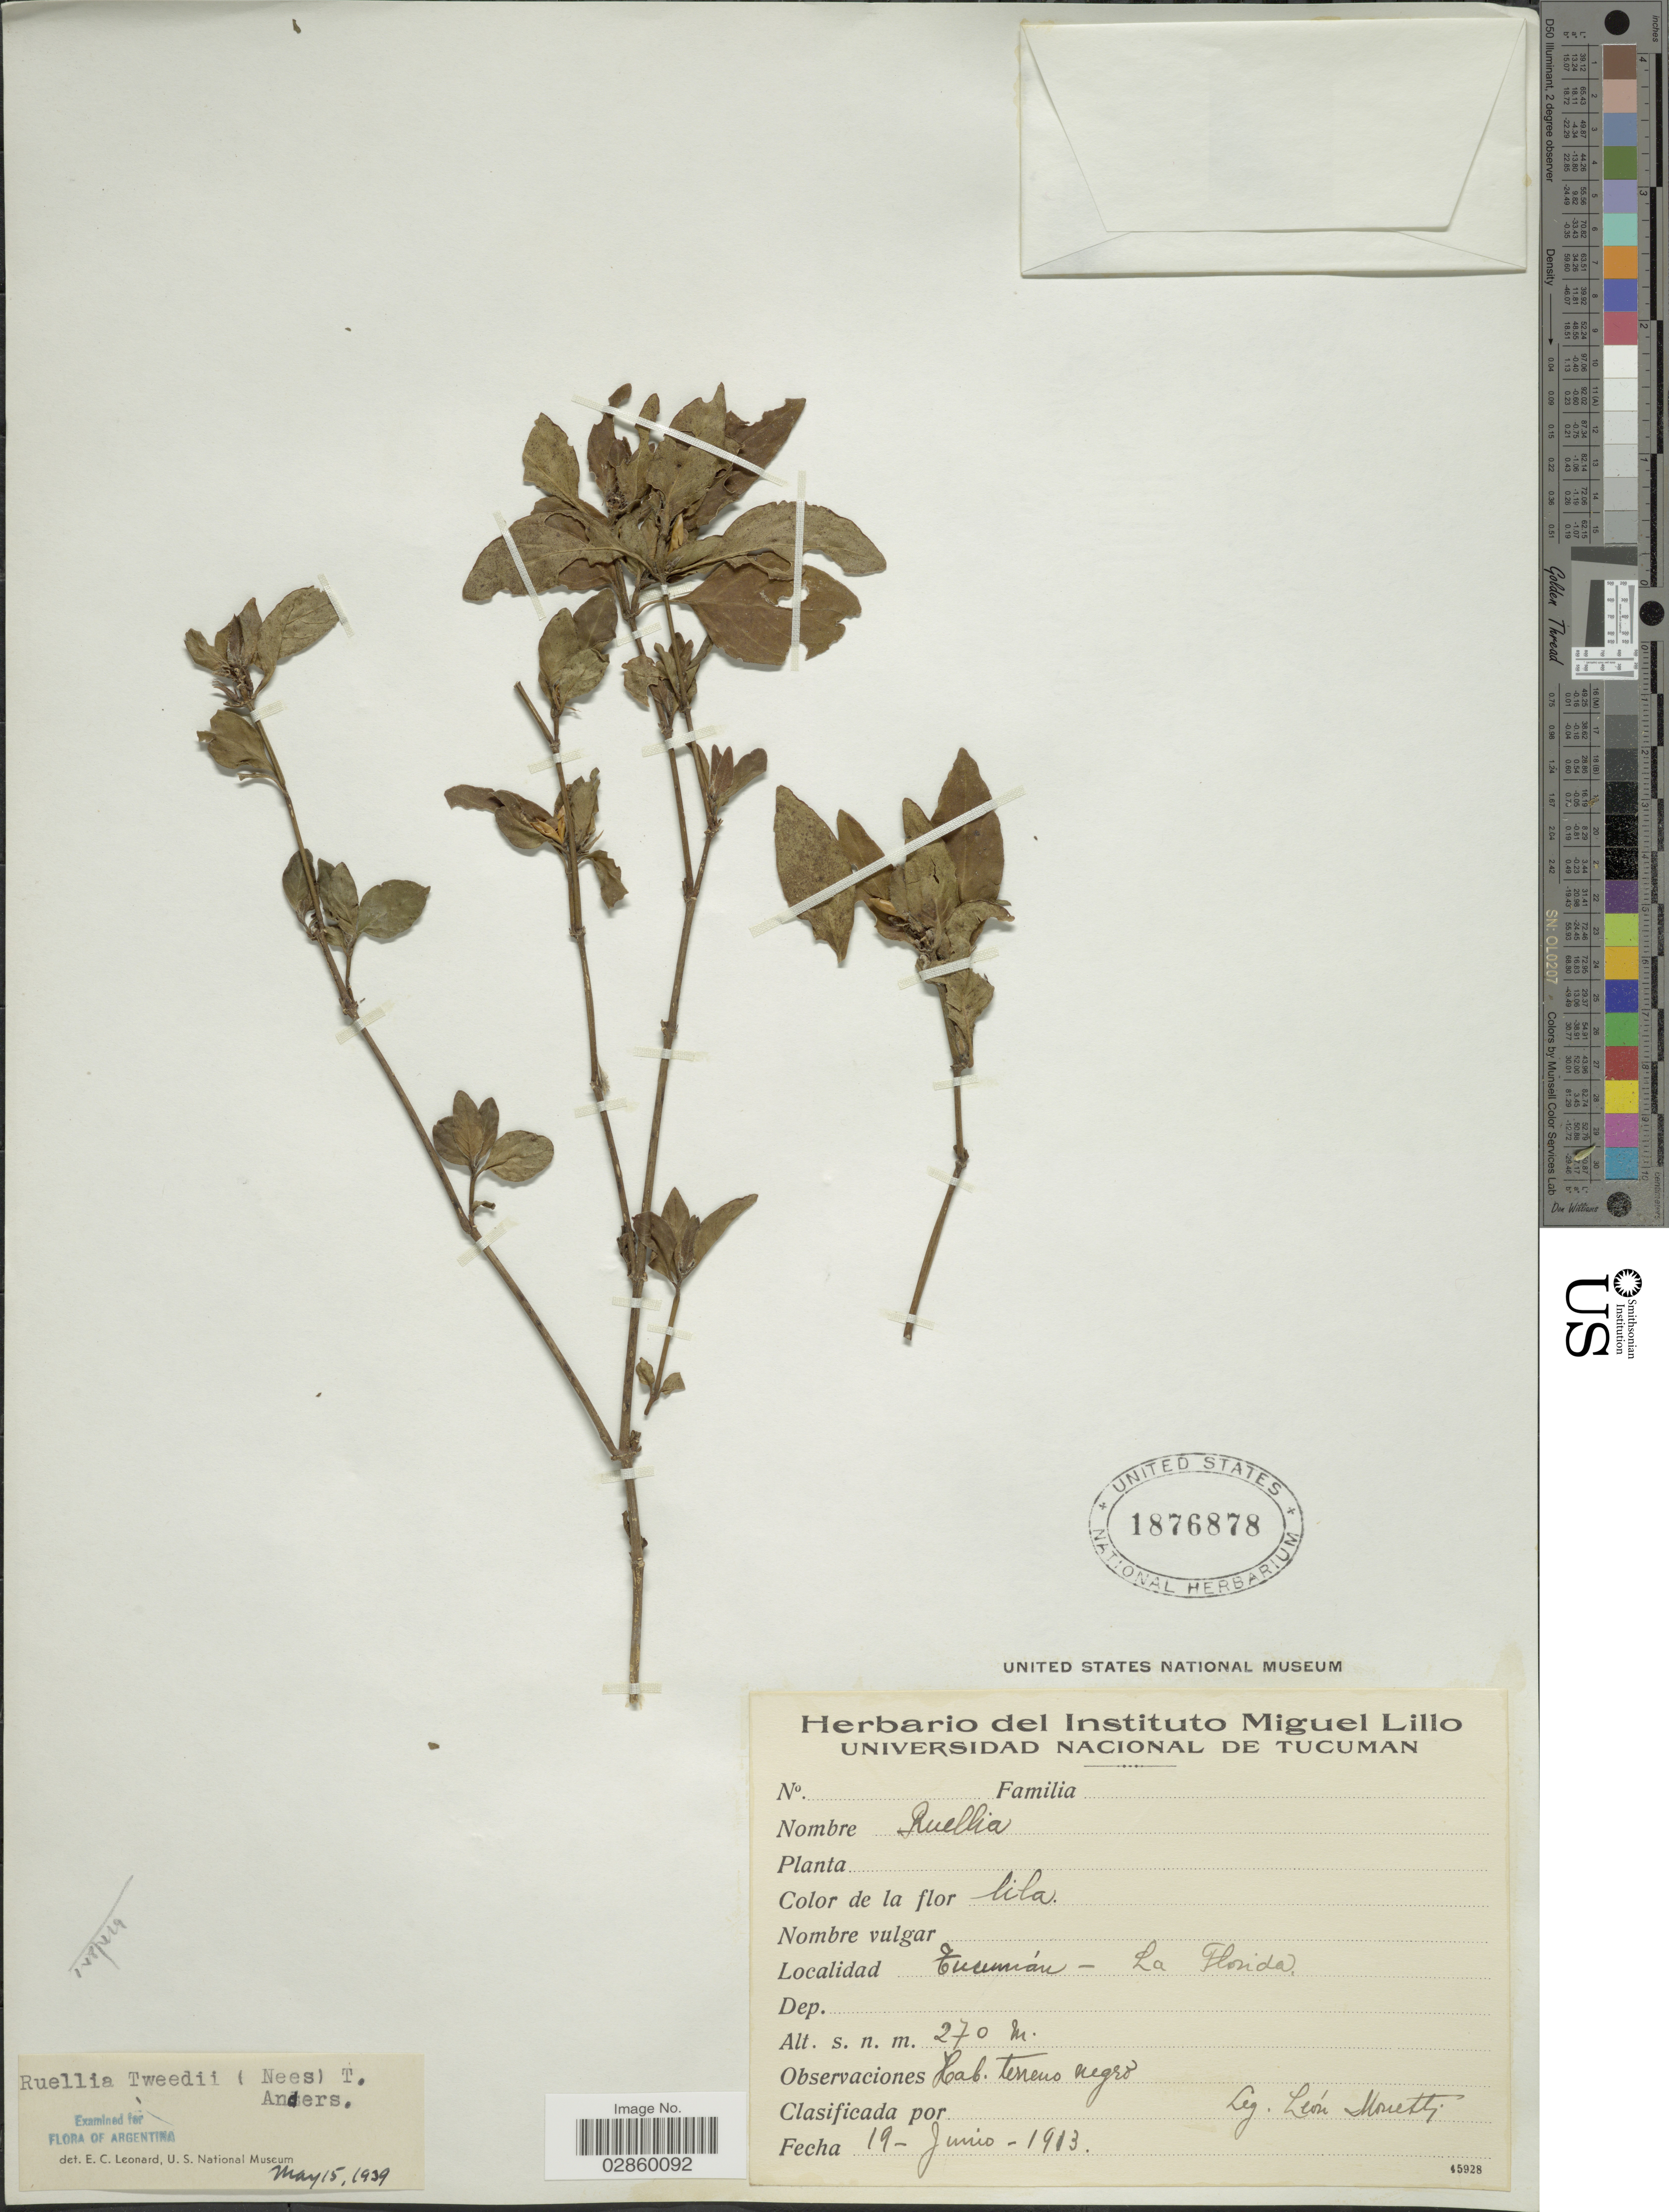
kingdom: Plantae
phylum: Tracheophyta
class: Magnoliopsida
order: Lamiales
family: Acanthaceae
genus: Ruellia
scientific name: Ruellia erythropus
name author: (Nees) Lindau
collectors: L. Monetti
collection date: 1913-06-19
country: Argentina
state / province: Tucuman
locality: Tucumán - La Florida.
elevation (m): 270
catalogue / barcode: US 1876878